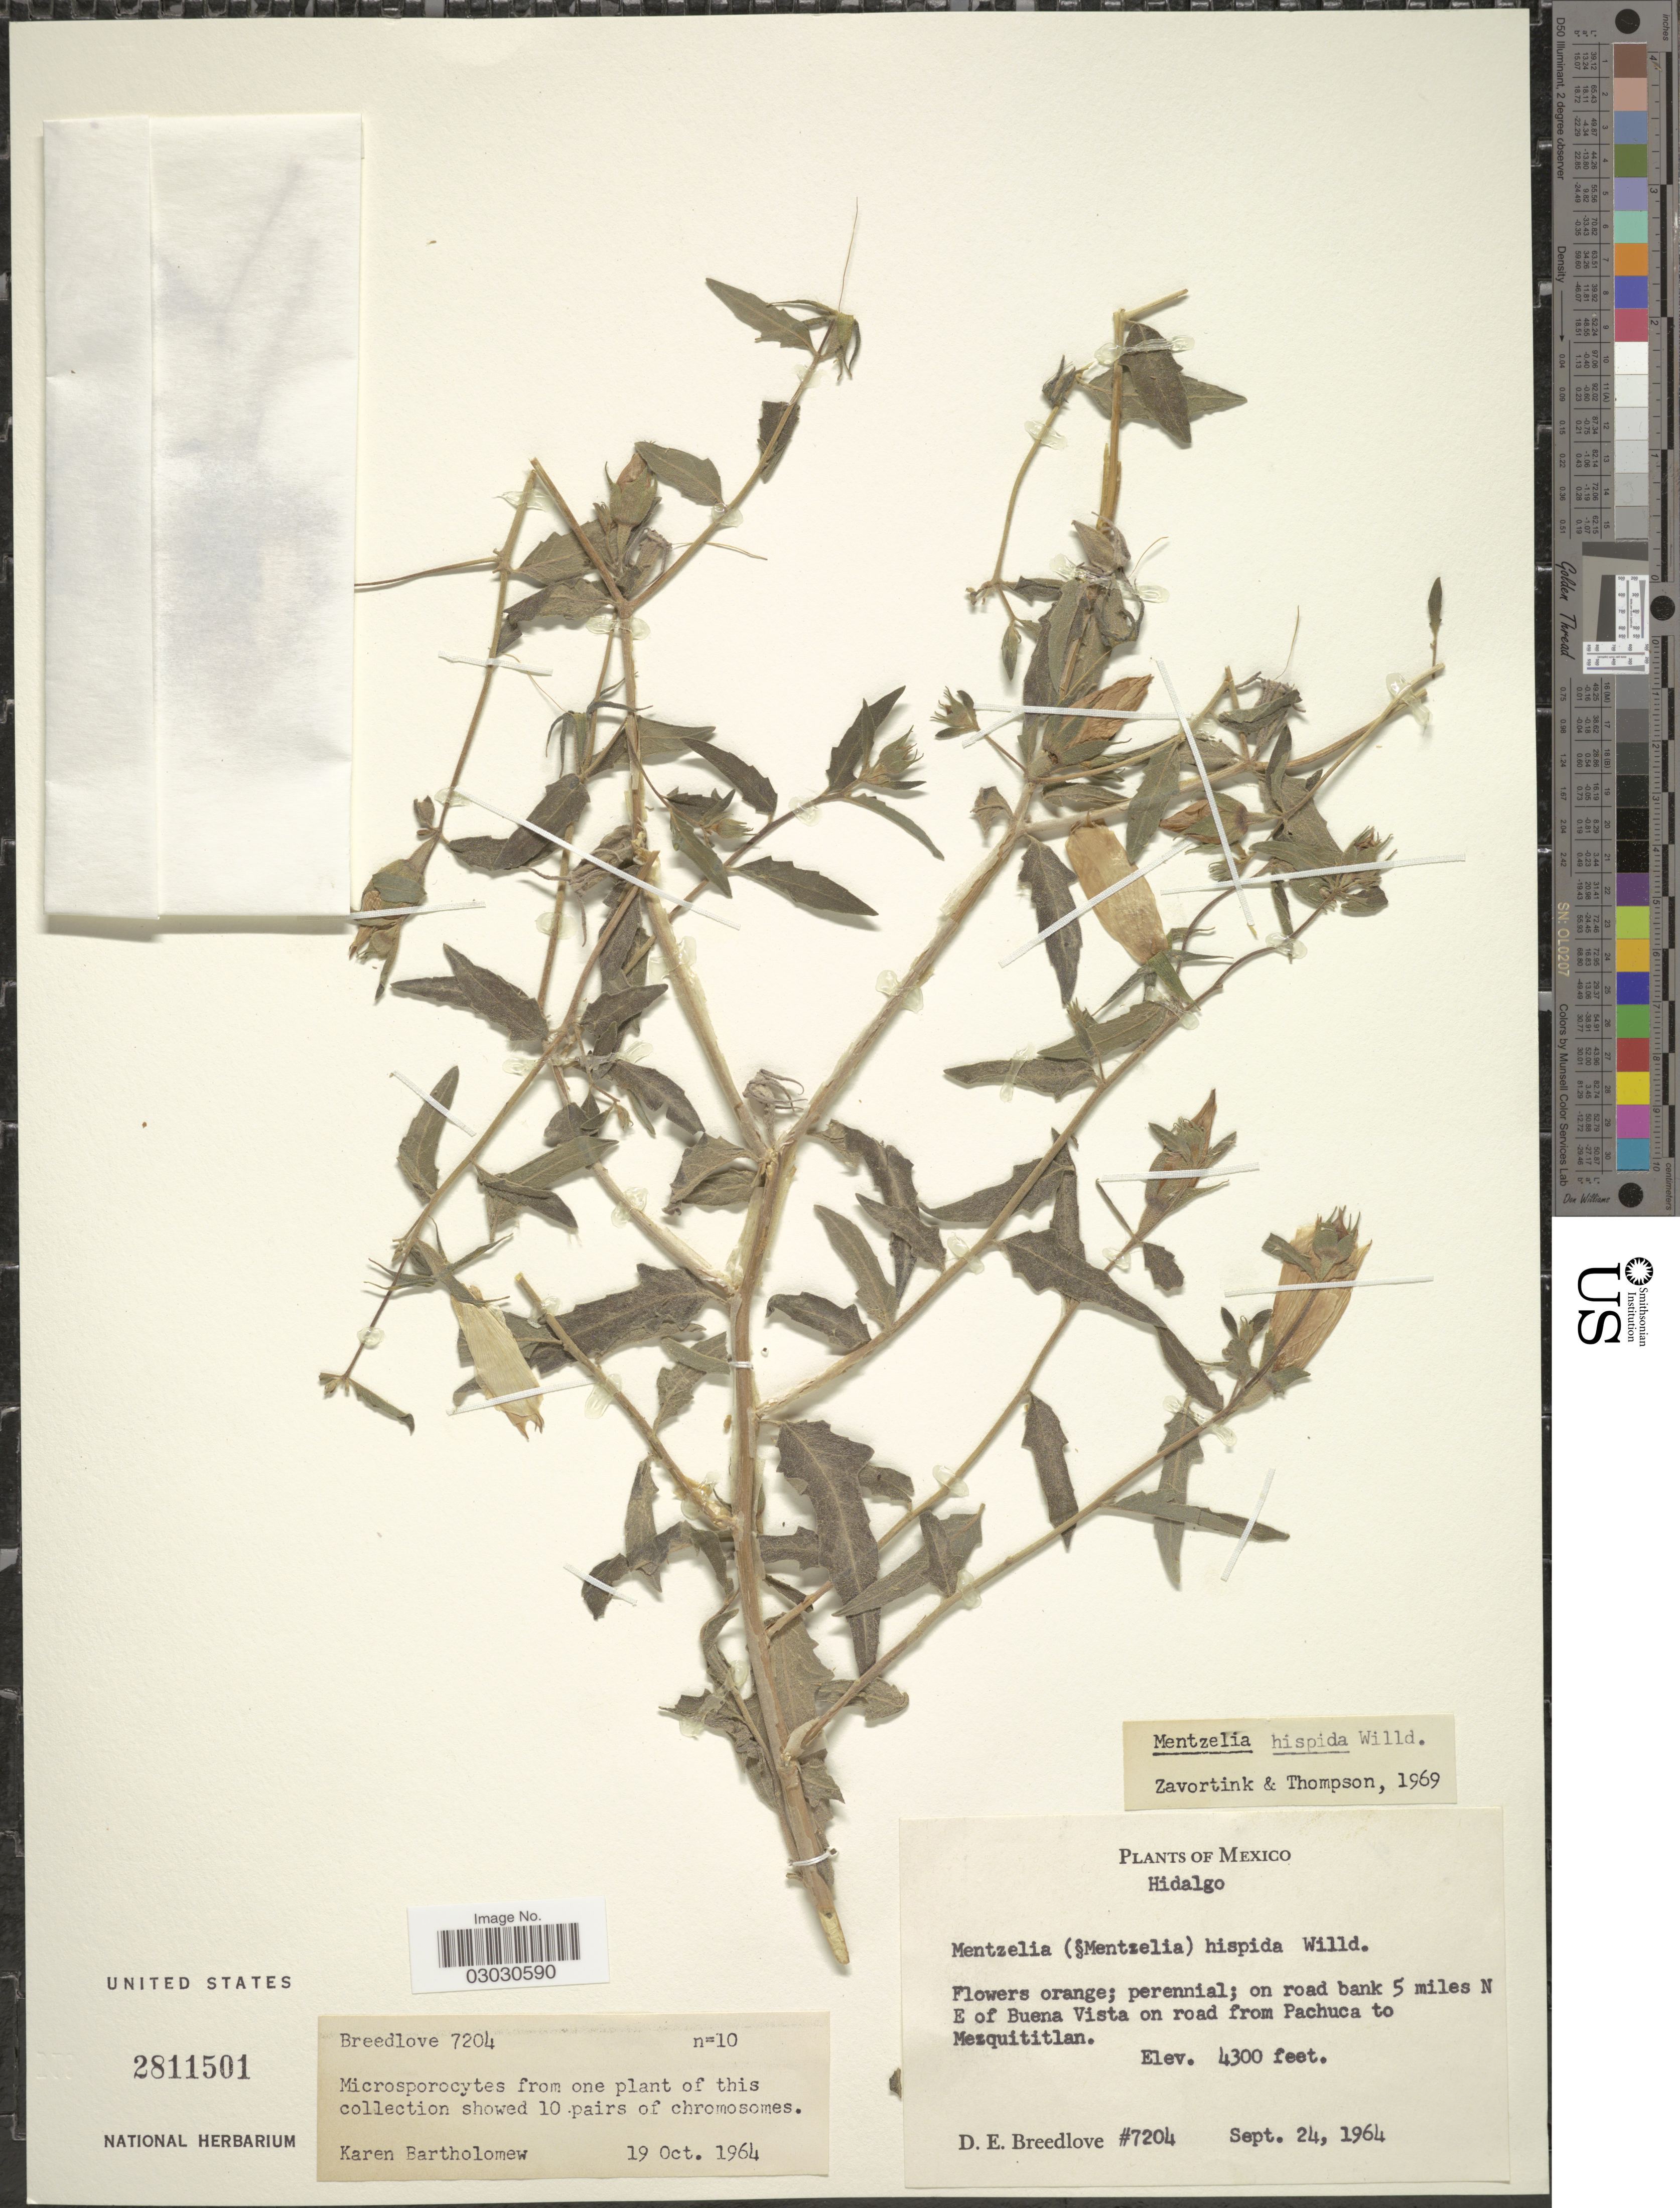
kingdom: Plantae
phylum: Tracheophyta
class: Magnoliopsida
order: Cornales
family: Loasaceae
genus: Mentzelia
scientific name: Mentzelia hispida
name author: Willd.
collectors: D. E. Breedlove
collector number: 7204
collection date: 1964-09-24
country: Mexico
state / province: Hidalgo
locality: On road bank 5 miles N E of Buena Vista on road from Pachuca to Mezquititlan.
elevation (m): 1311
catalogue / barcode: US 2811501